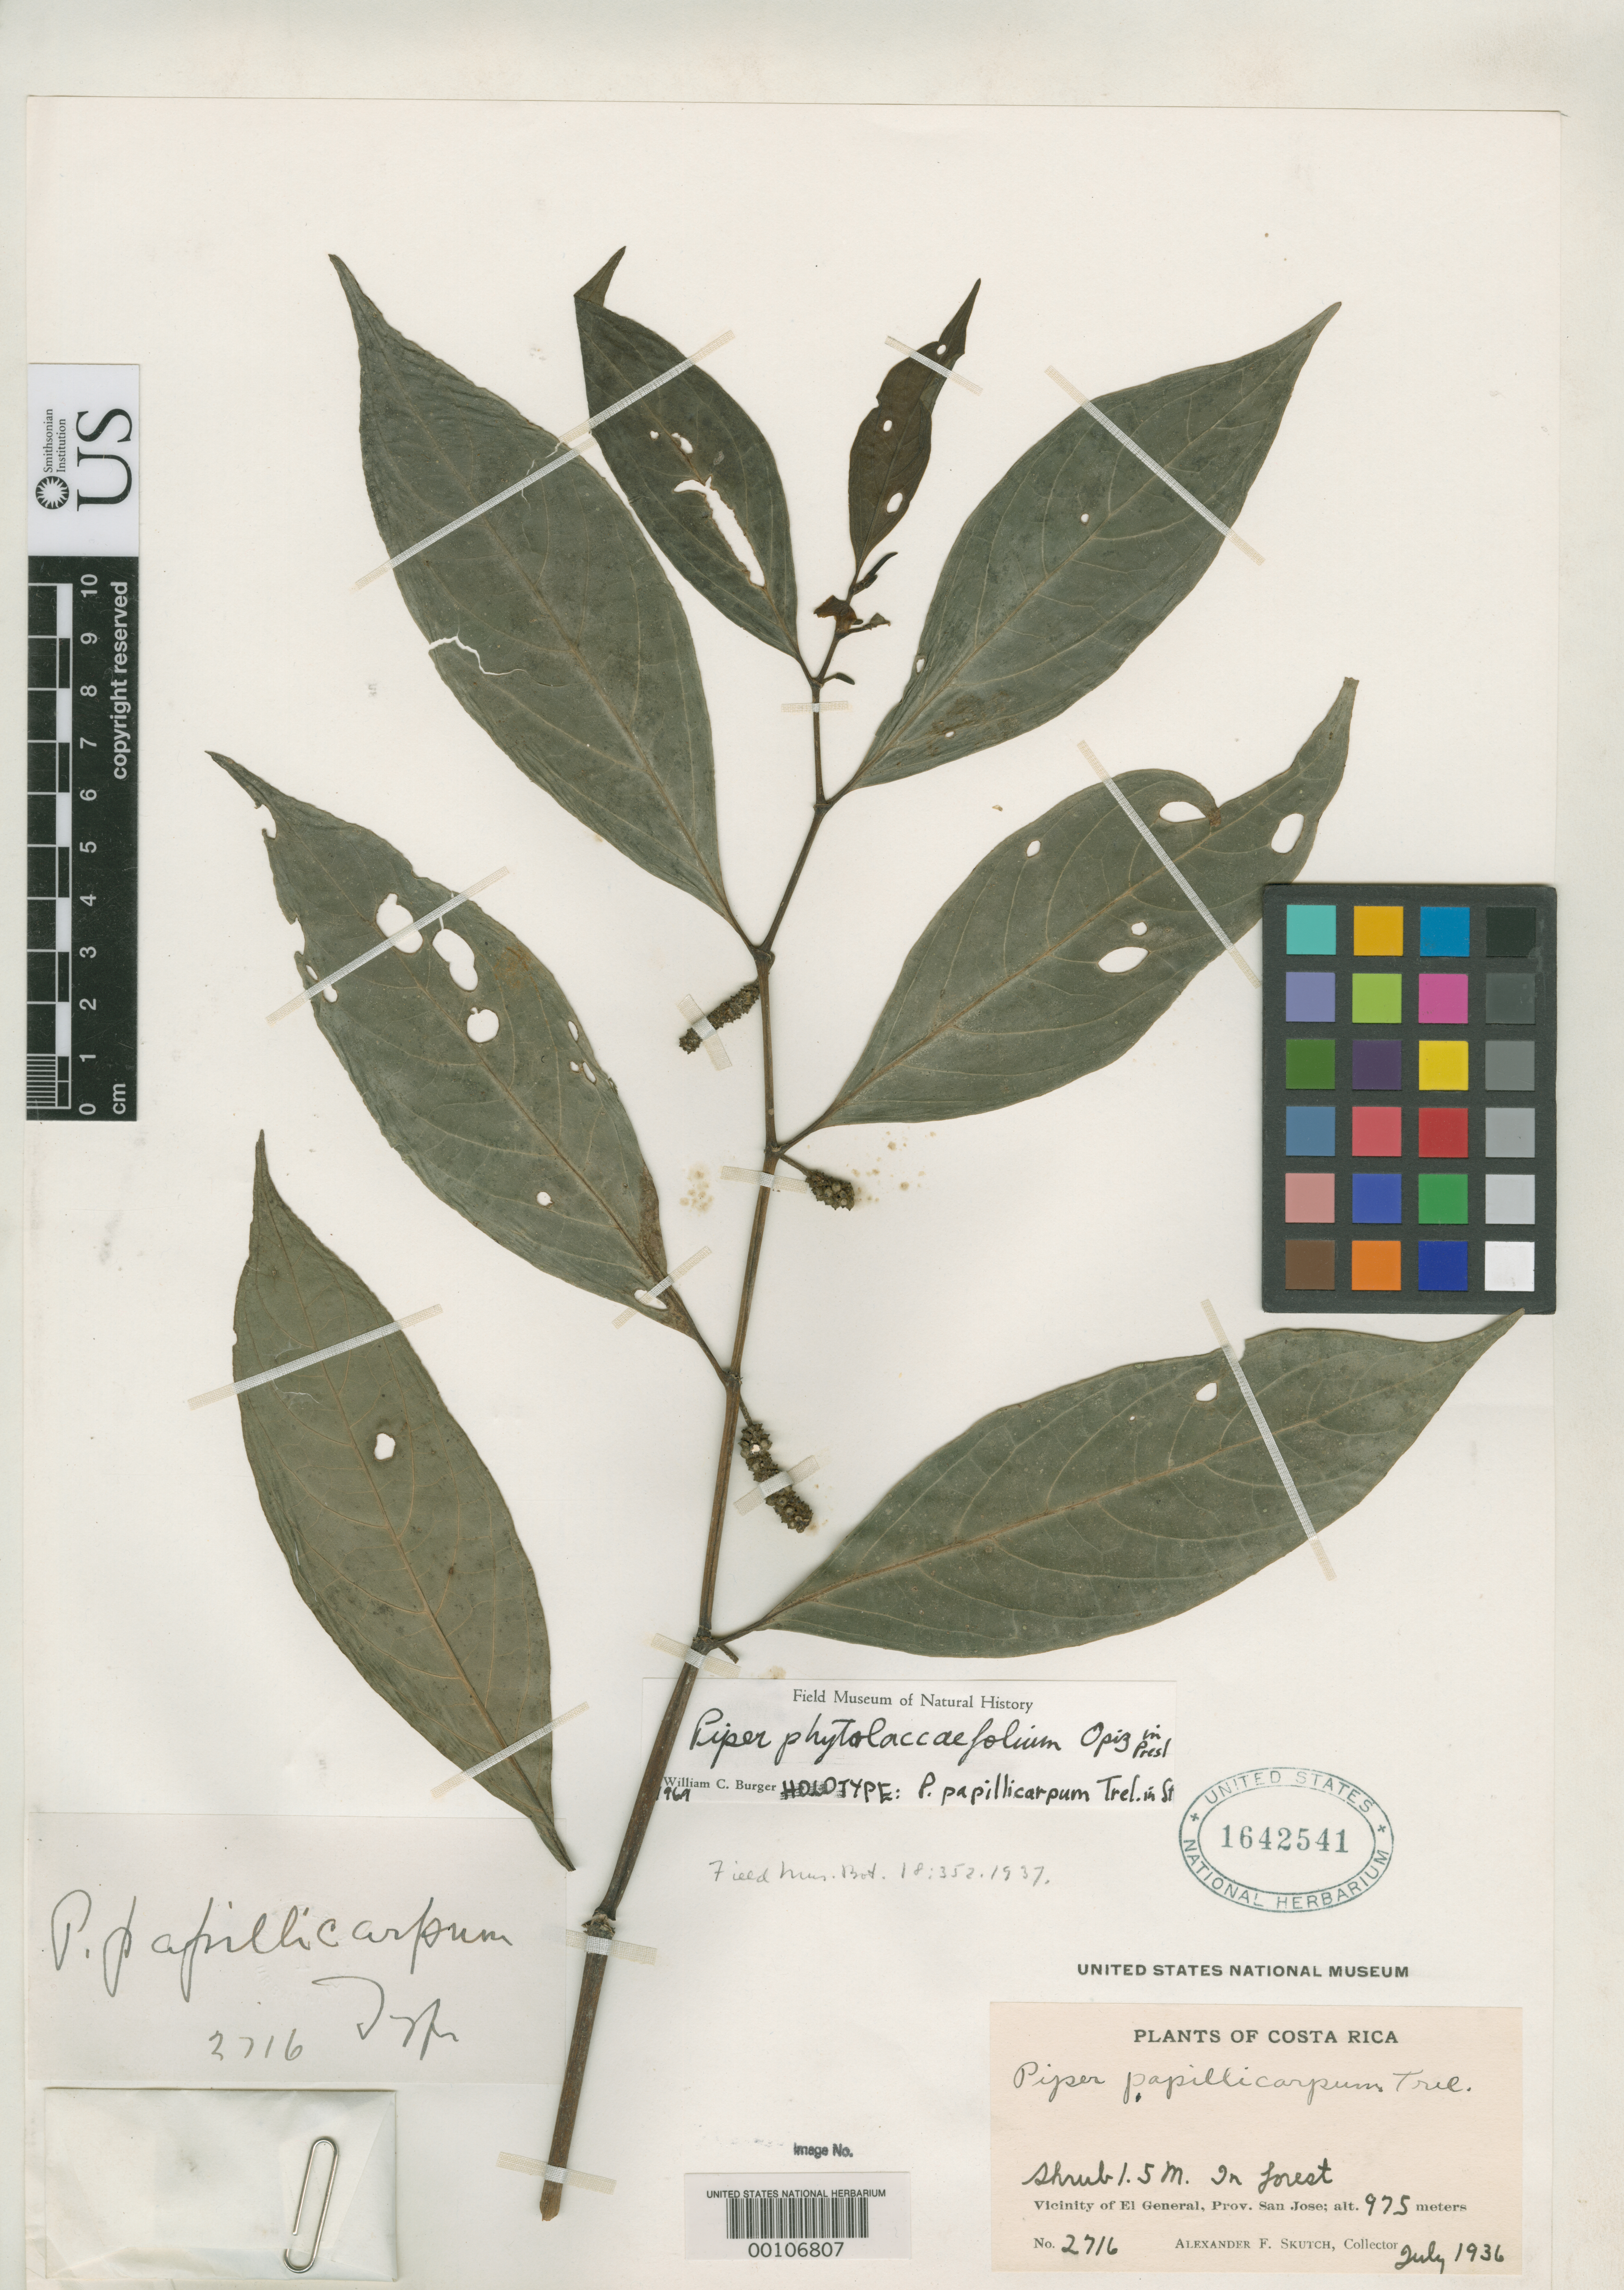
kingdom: Plantae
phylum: Tracheophyta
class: Magnoliopsida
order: Piperales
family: Piperaceae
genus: Piper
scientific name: Piper papillicarpum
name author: Trel. in Standl.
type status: Holotype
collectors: A. F. Skutch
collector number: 2716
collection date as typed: Jul 1936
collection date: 1936-07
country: Costa Rica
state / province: San José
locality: Vicinity of El General.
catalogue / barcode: US 1642541